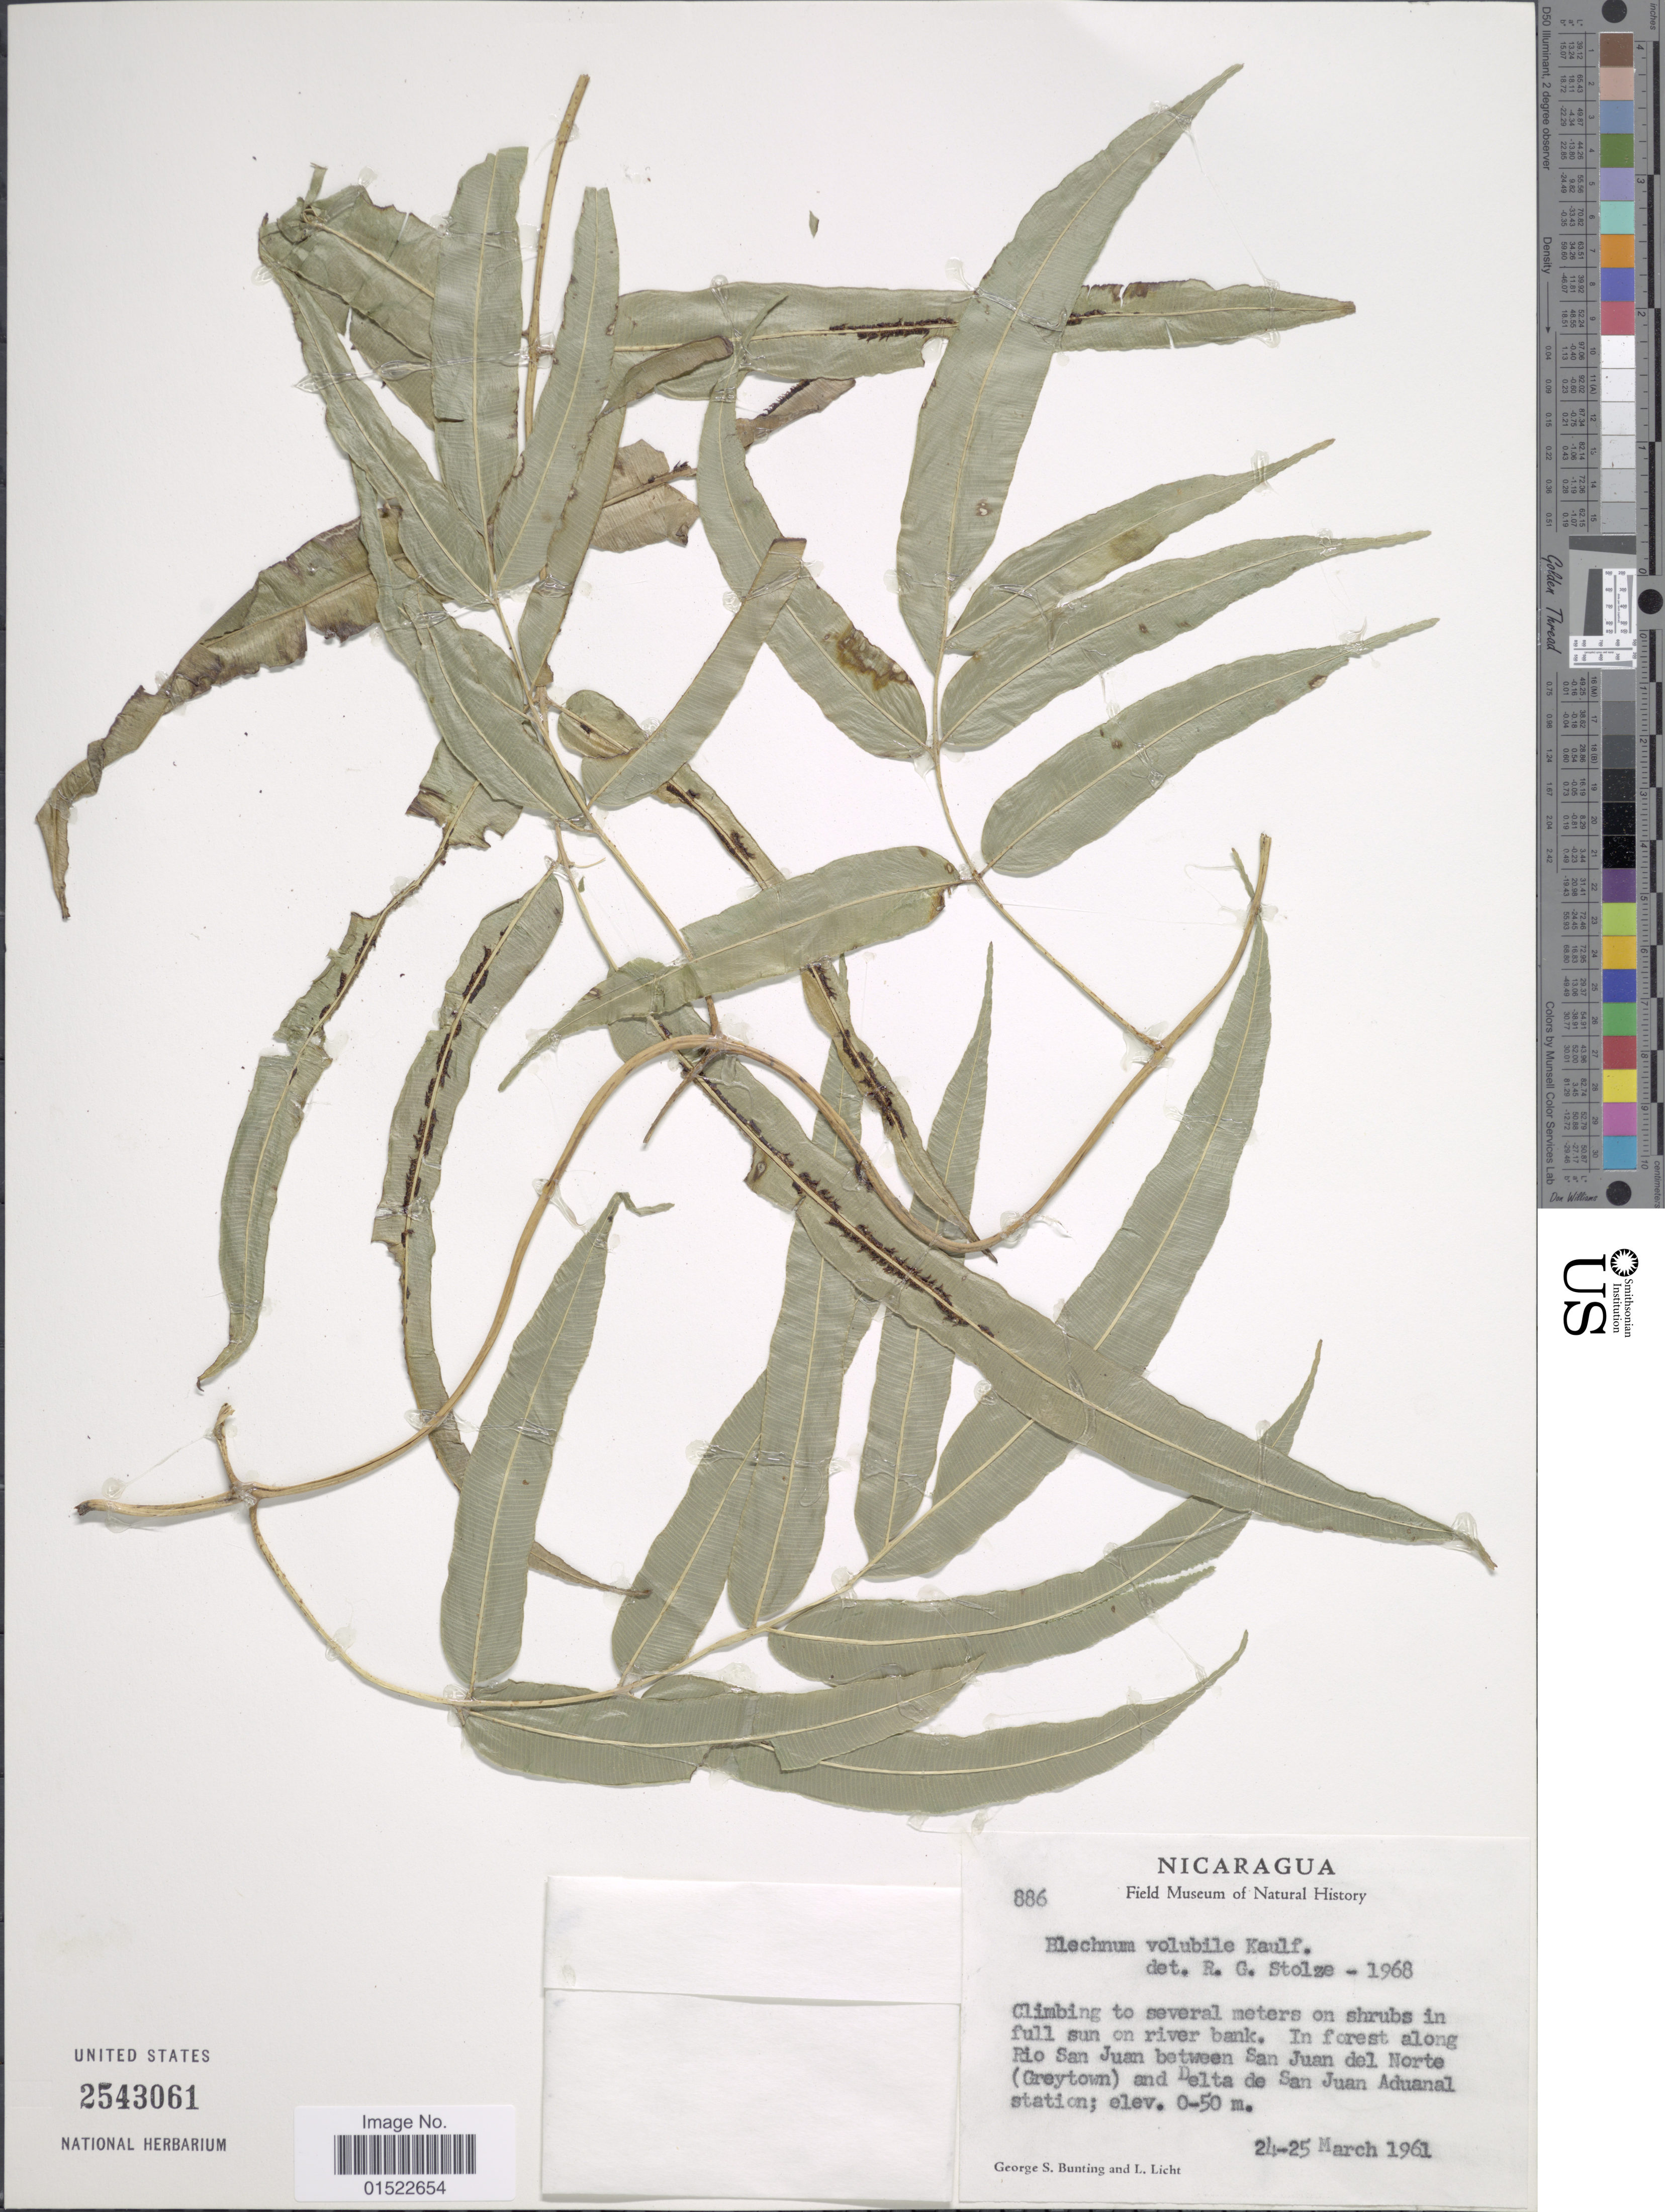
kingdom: Plantae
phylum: Tracheophyta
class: Polypodiopsida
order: Polypodiales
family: Blechnaceae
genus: Salpichlaena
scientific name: Salpichlaena volubilis subsp. volubilis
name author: (Kaulf.) J. Sm.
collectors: G. S. Bunting & L. Licht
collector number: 886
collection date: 1961-03-24/1961-03-25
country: Nicaragua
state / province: Rio San Juan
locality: Climbing to several meters on shrubs in full sun on river bank, in forest along Rio San Juan between San Juan del Norte (Greytown) and Delta de San Juan Aduanal station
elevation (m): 0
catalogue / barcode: US 2543061